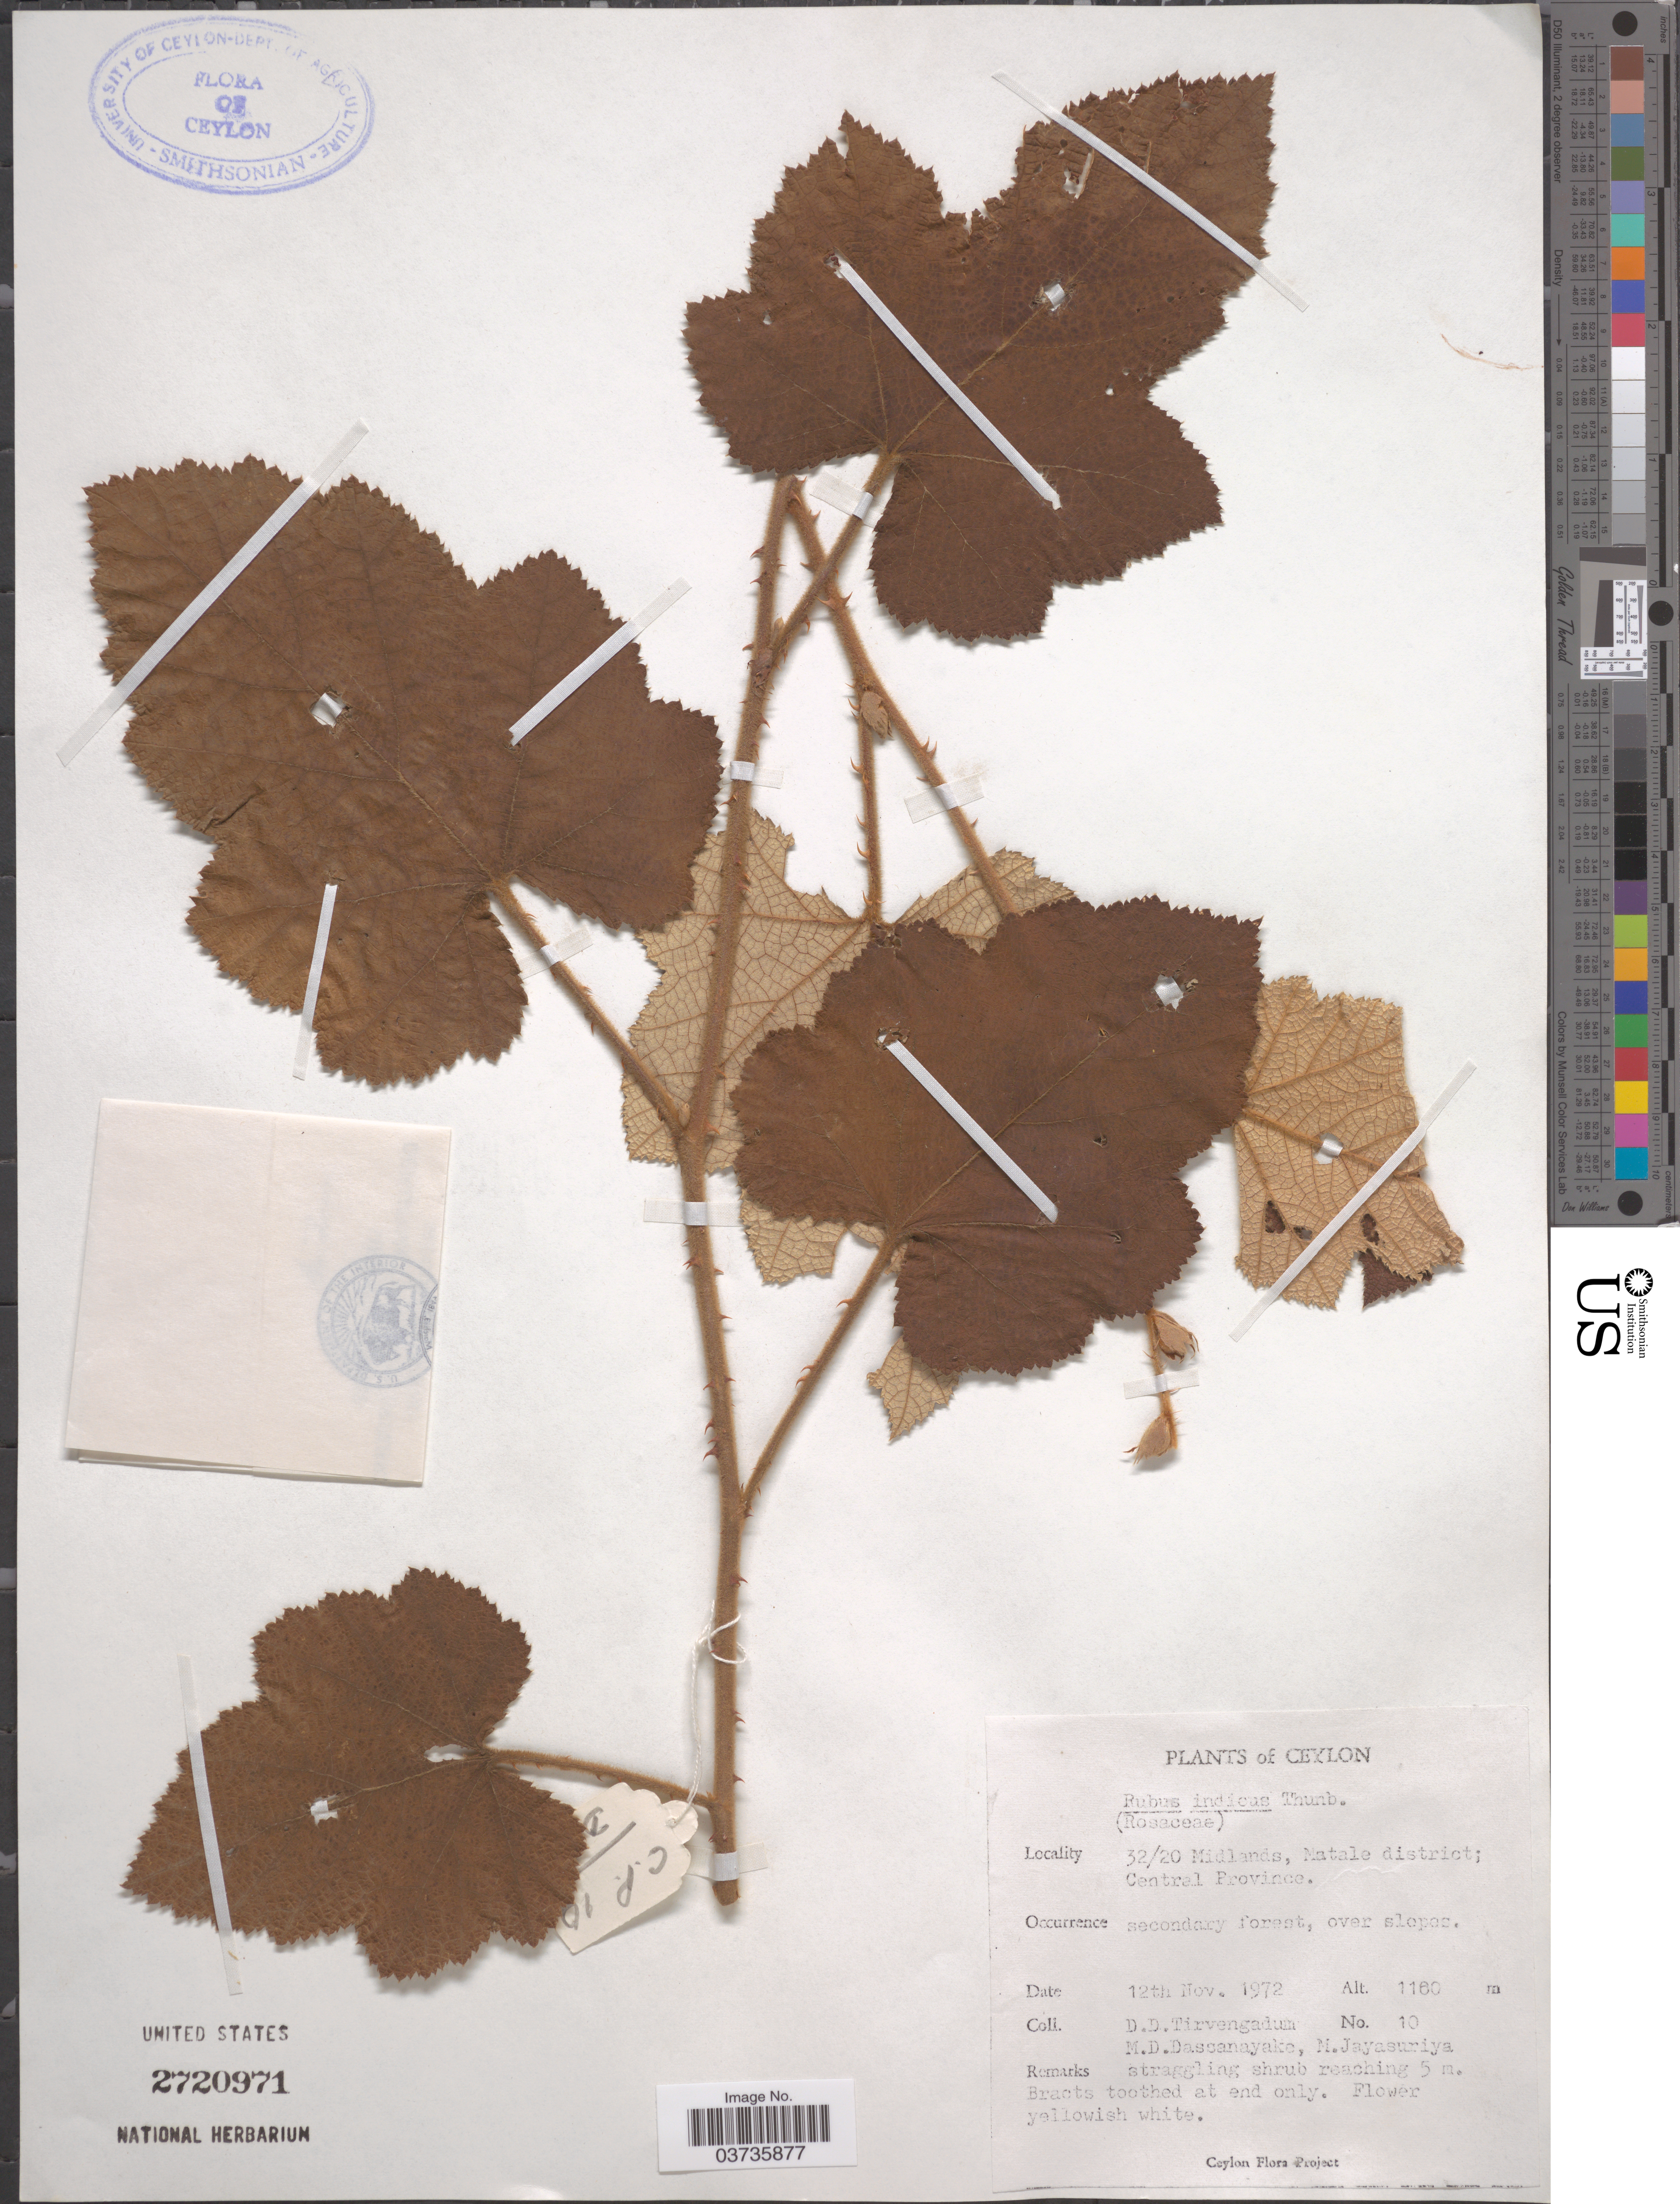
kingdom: Plantae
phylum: Tracheophyta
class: Magnoliopsida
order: Rosales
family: Rosaceae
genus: Rubus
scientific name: Rubus indicus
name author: Lesch. ex Ser.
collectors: D. Tirvengadum, M. D. Dassanayake & M. Jayasuriya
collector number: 10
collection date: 1972-11-12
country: Sri Lanka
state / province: Central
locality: Ceylon. 32/20 Midlands, Matale district.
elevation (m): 1160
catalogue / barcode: US 2720971